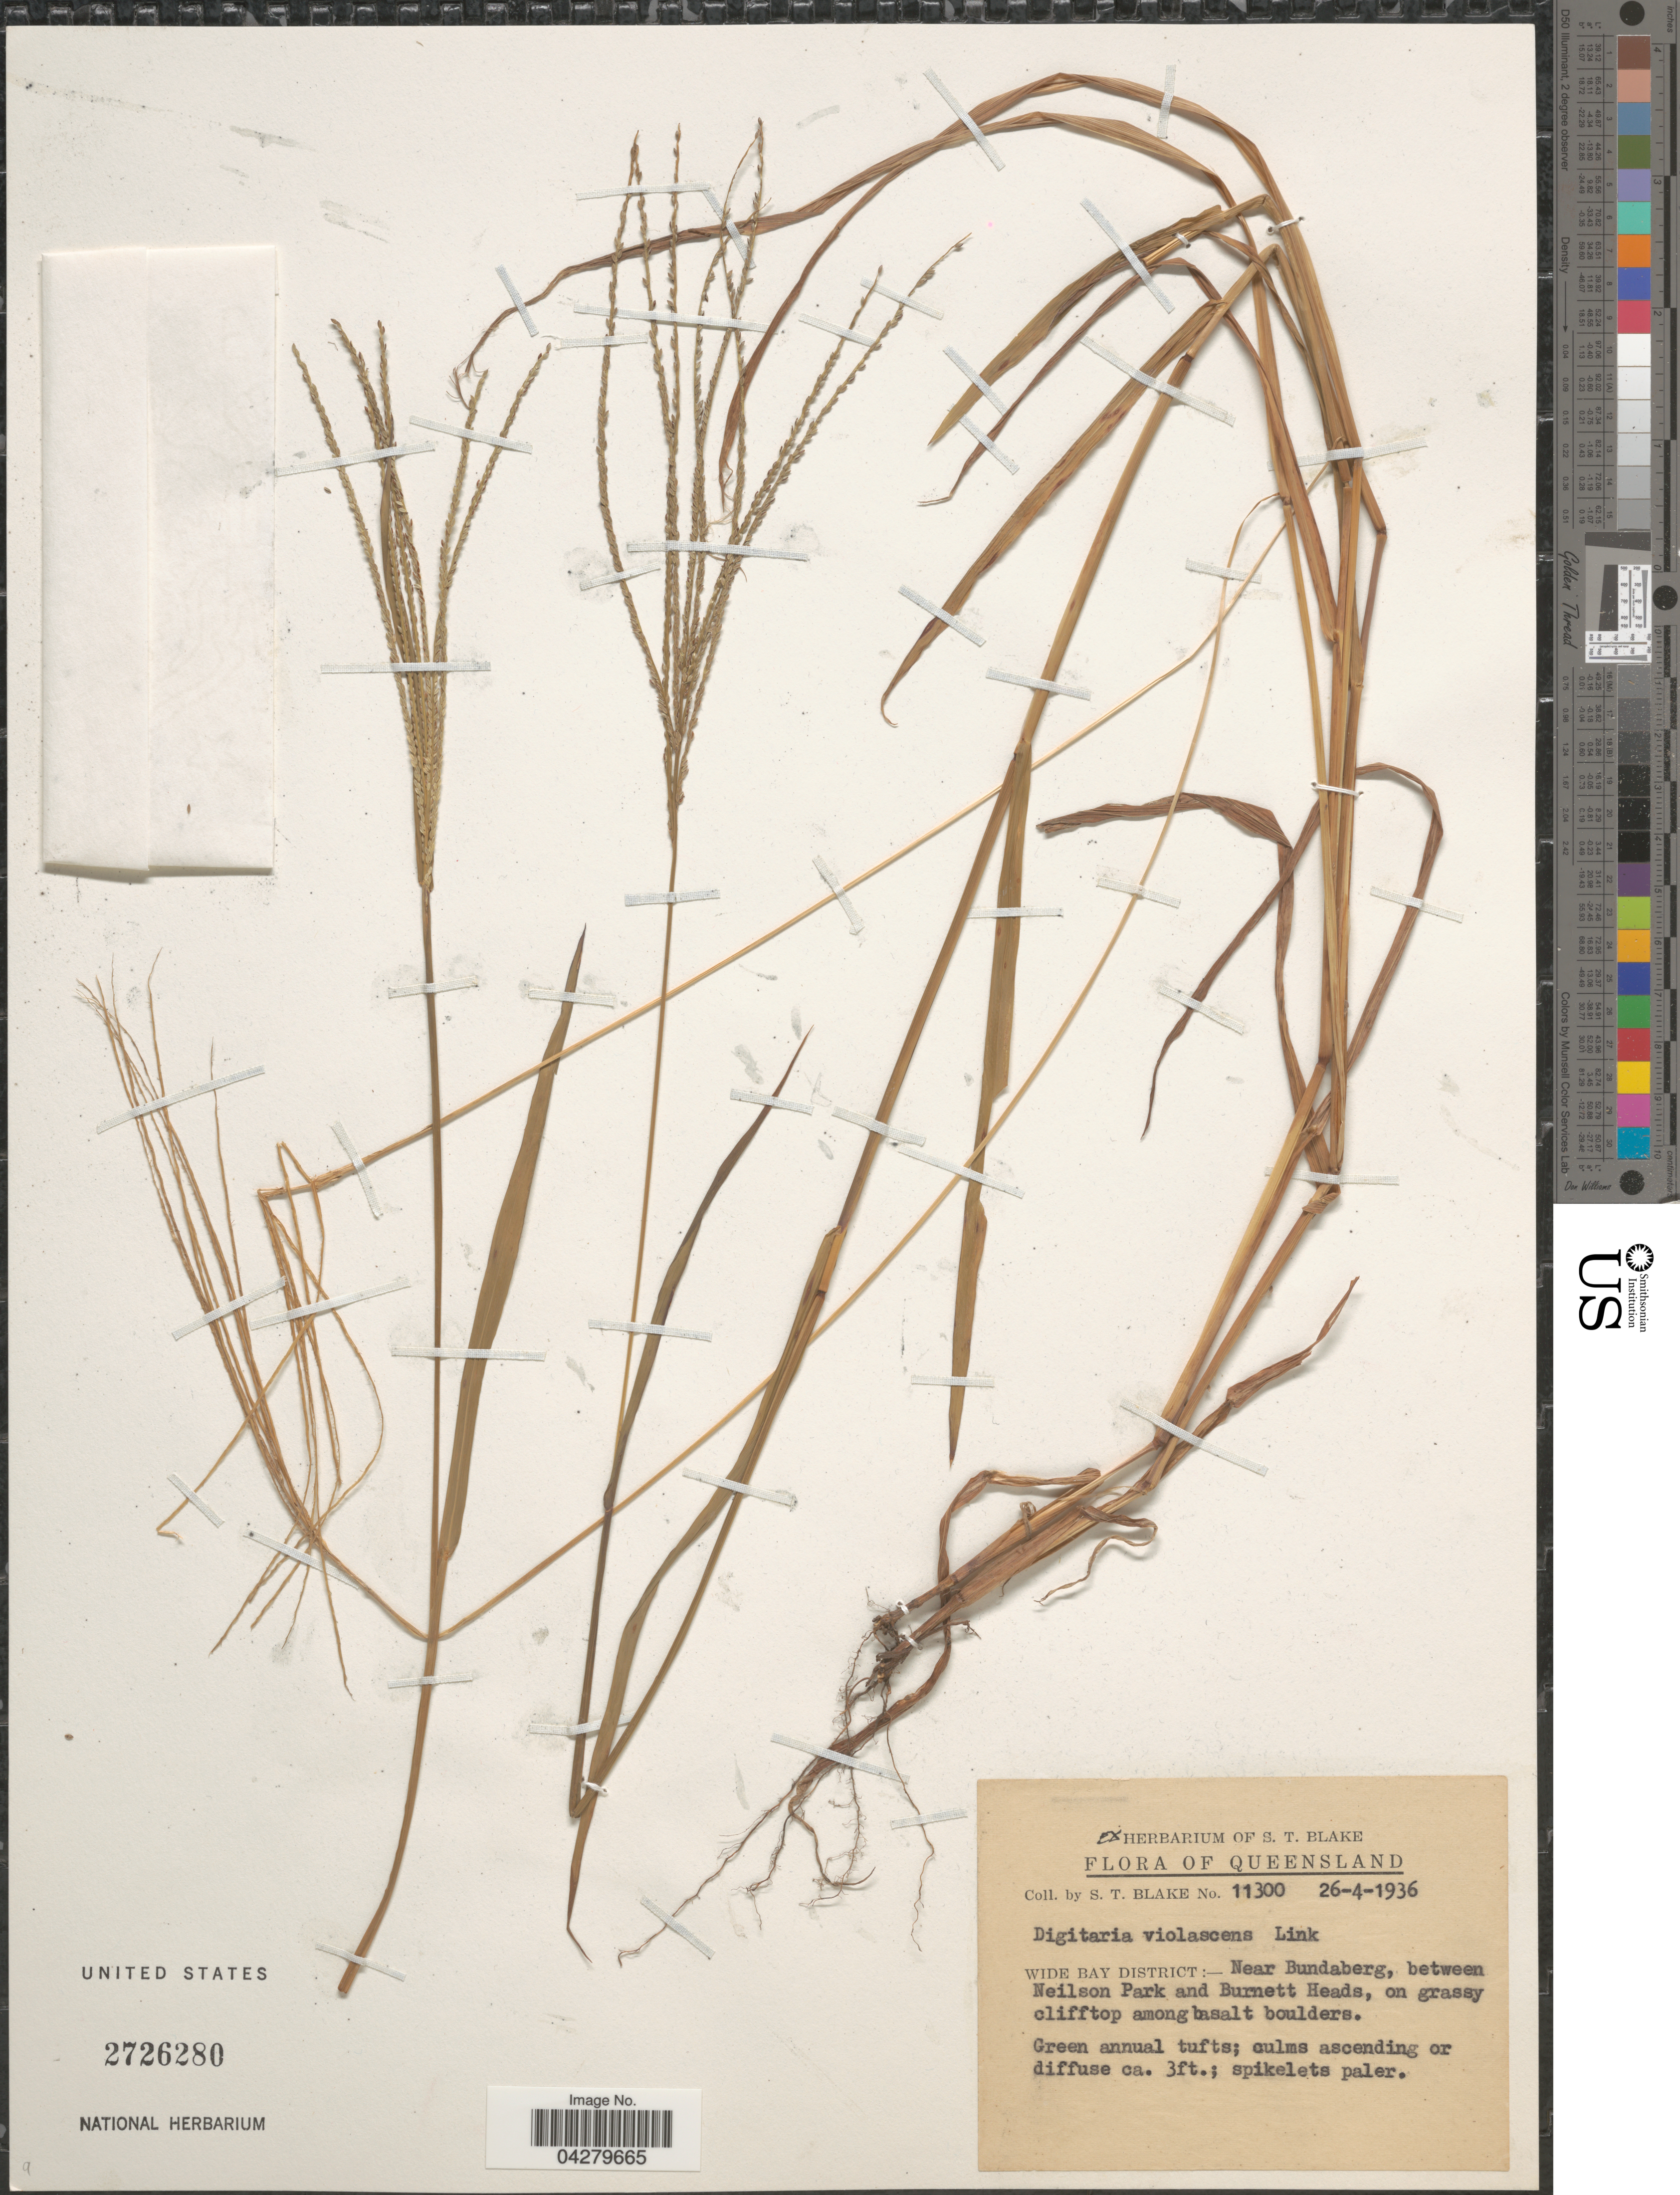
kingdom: Plantae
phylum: Tracheophyta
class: Liliopsida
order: Poales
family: Poaceae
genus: Digitaria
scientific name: Digitaria violascens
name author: Link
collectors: S. T. Blake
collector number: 11300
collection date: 1936-04-26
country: Australia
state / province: Queensland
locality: Wide Bay District:- Near Bundaberg, between Neilson Park and Burnett Heads, on grassy clifftop among basalt boulders.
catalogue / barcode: US 2726280